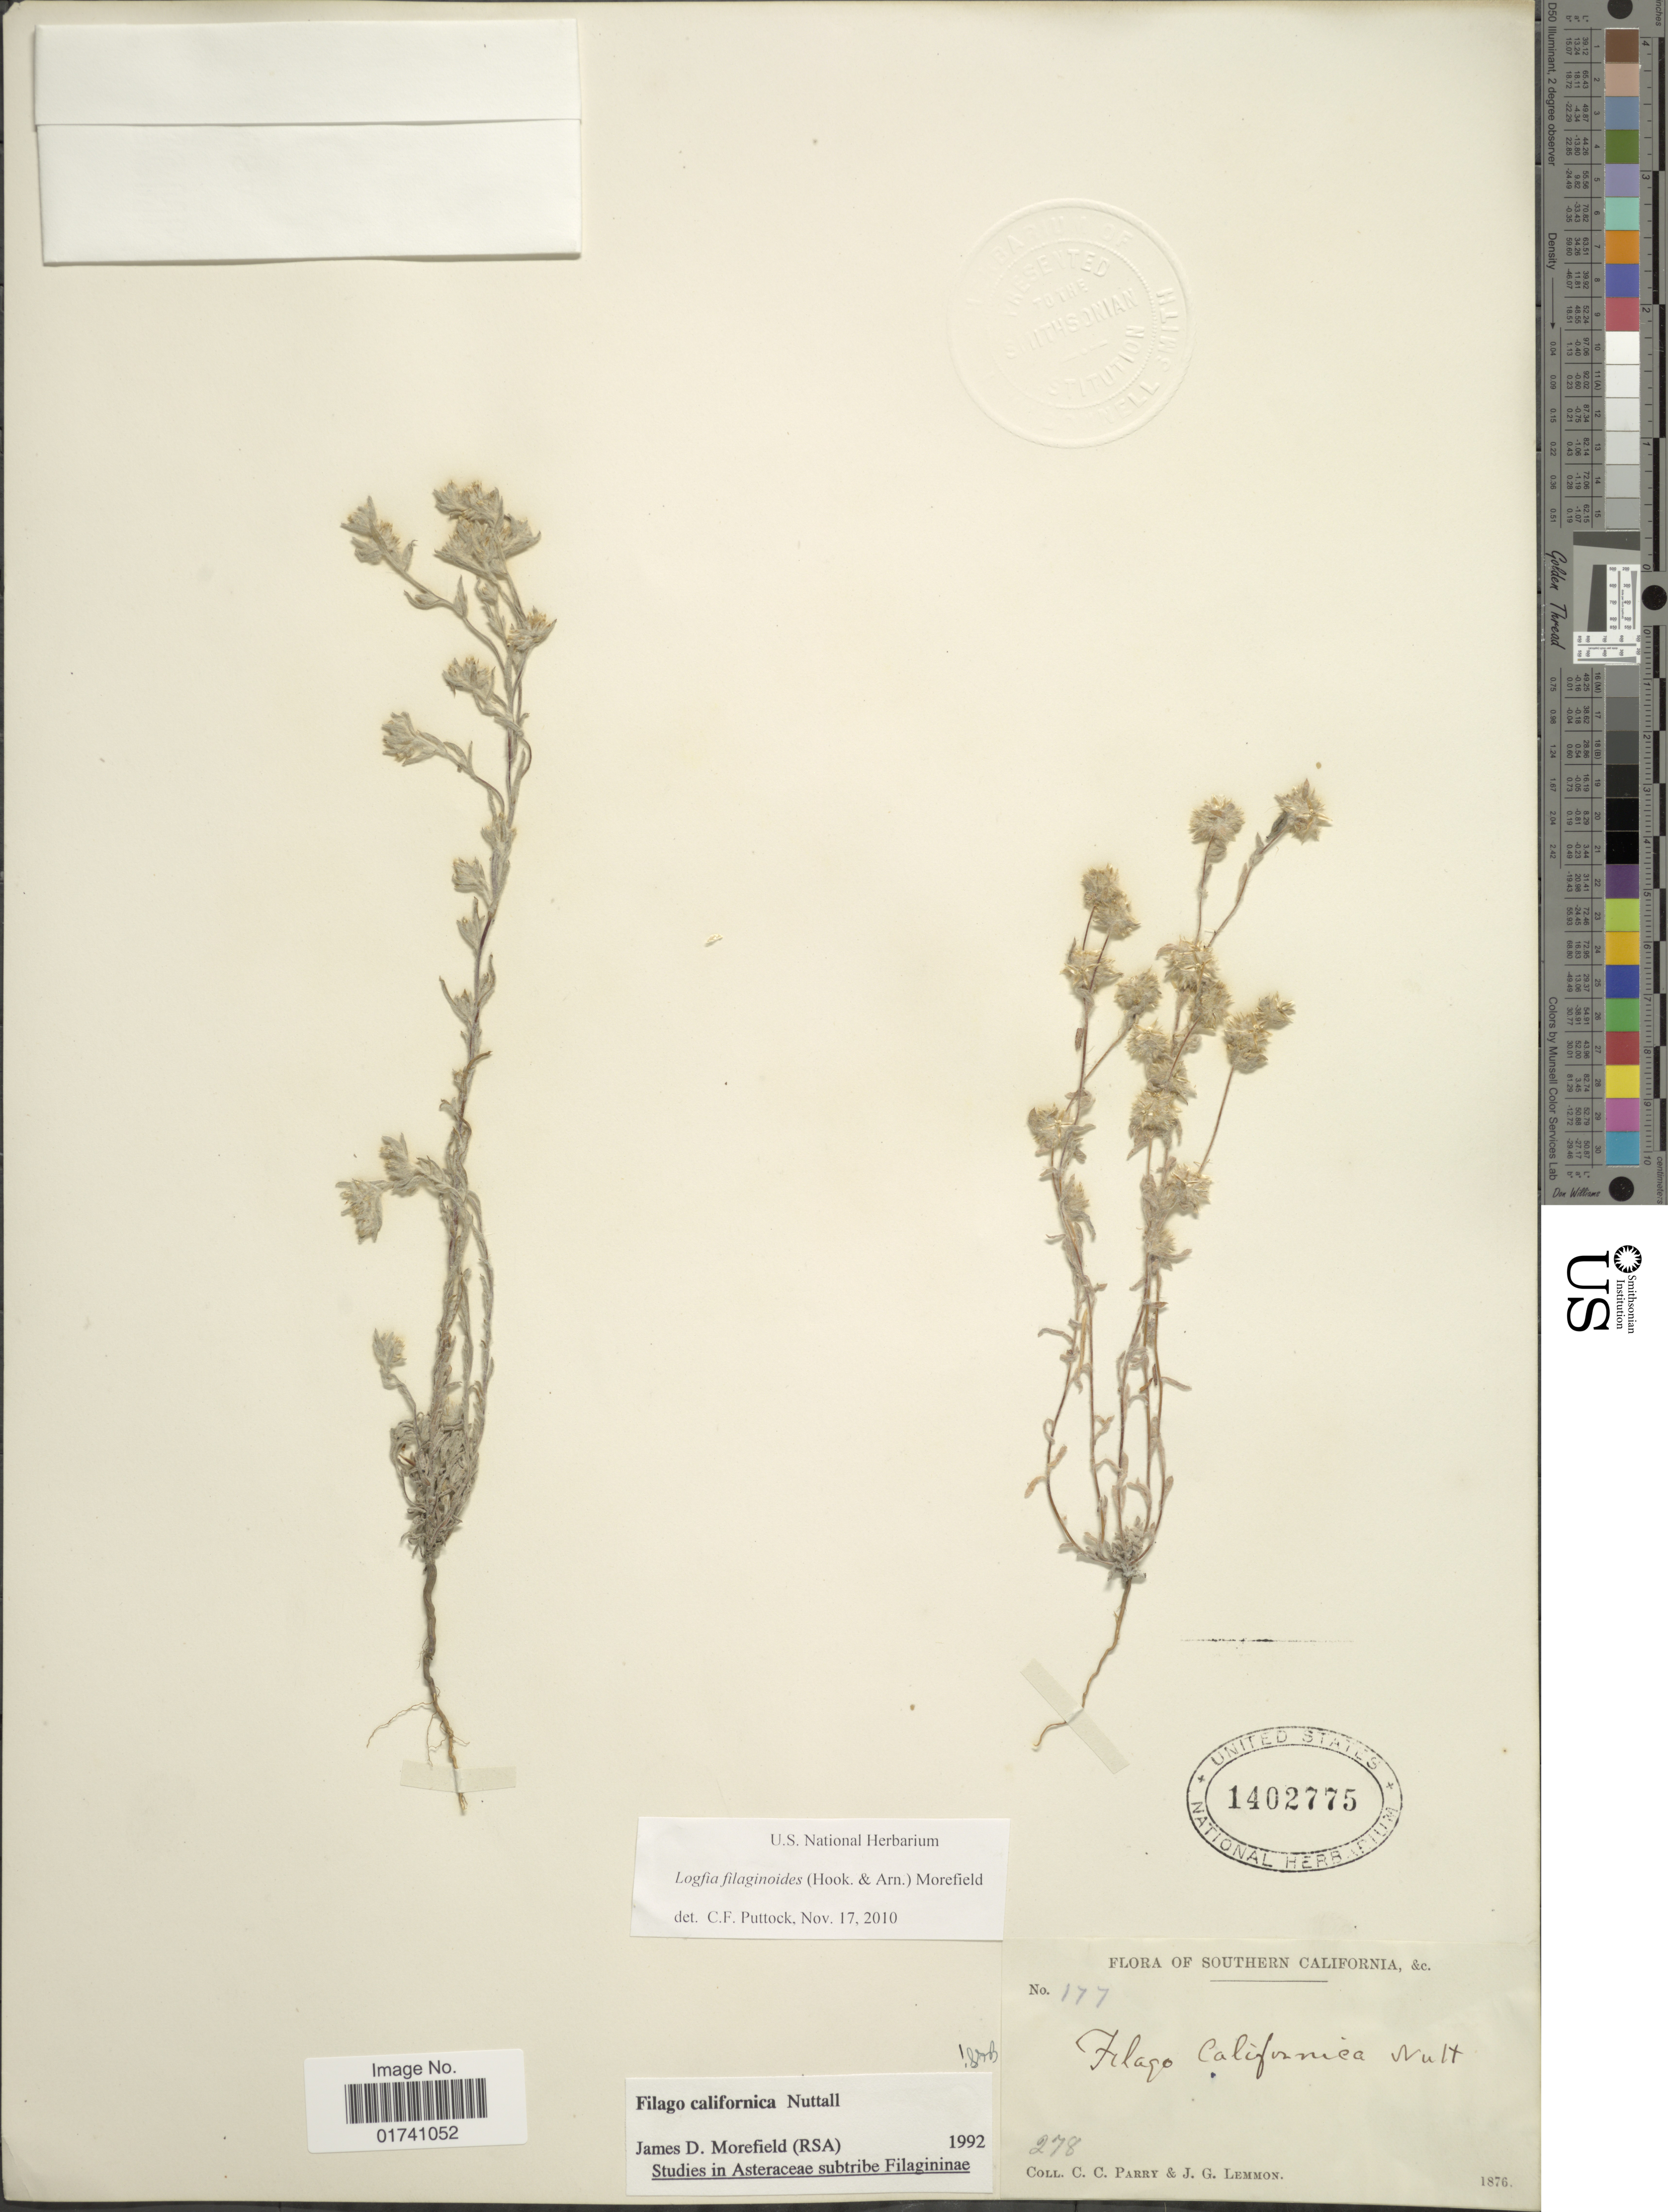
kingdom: Plantae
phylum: Tracheophyta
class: Magnoliopsida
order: Asterales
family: Asteraceae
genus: Logfia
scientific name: Logfia filaginoides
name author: (Hook. & Arn.) Morefield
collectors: C. C. Parry & J. Lemmon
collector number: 177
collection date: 1876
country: United States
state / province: California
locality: Southern California.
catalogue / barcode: US 1402775